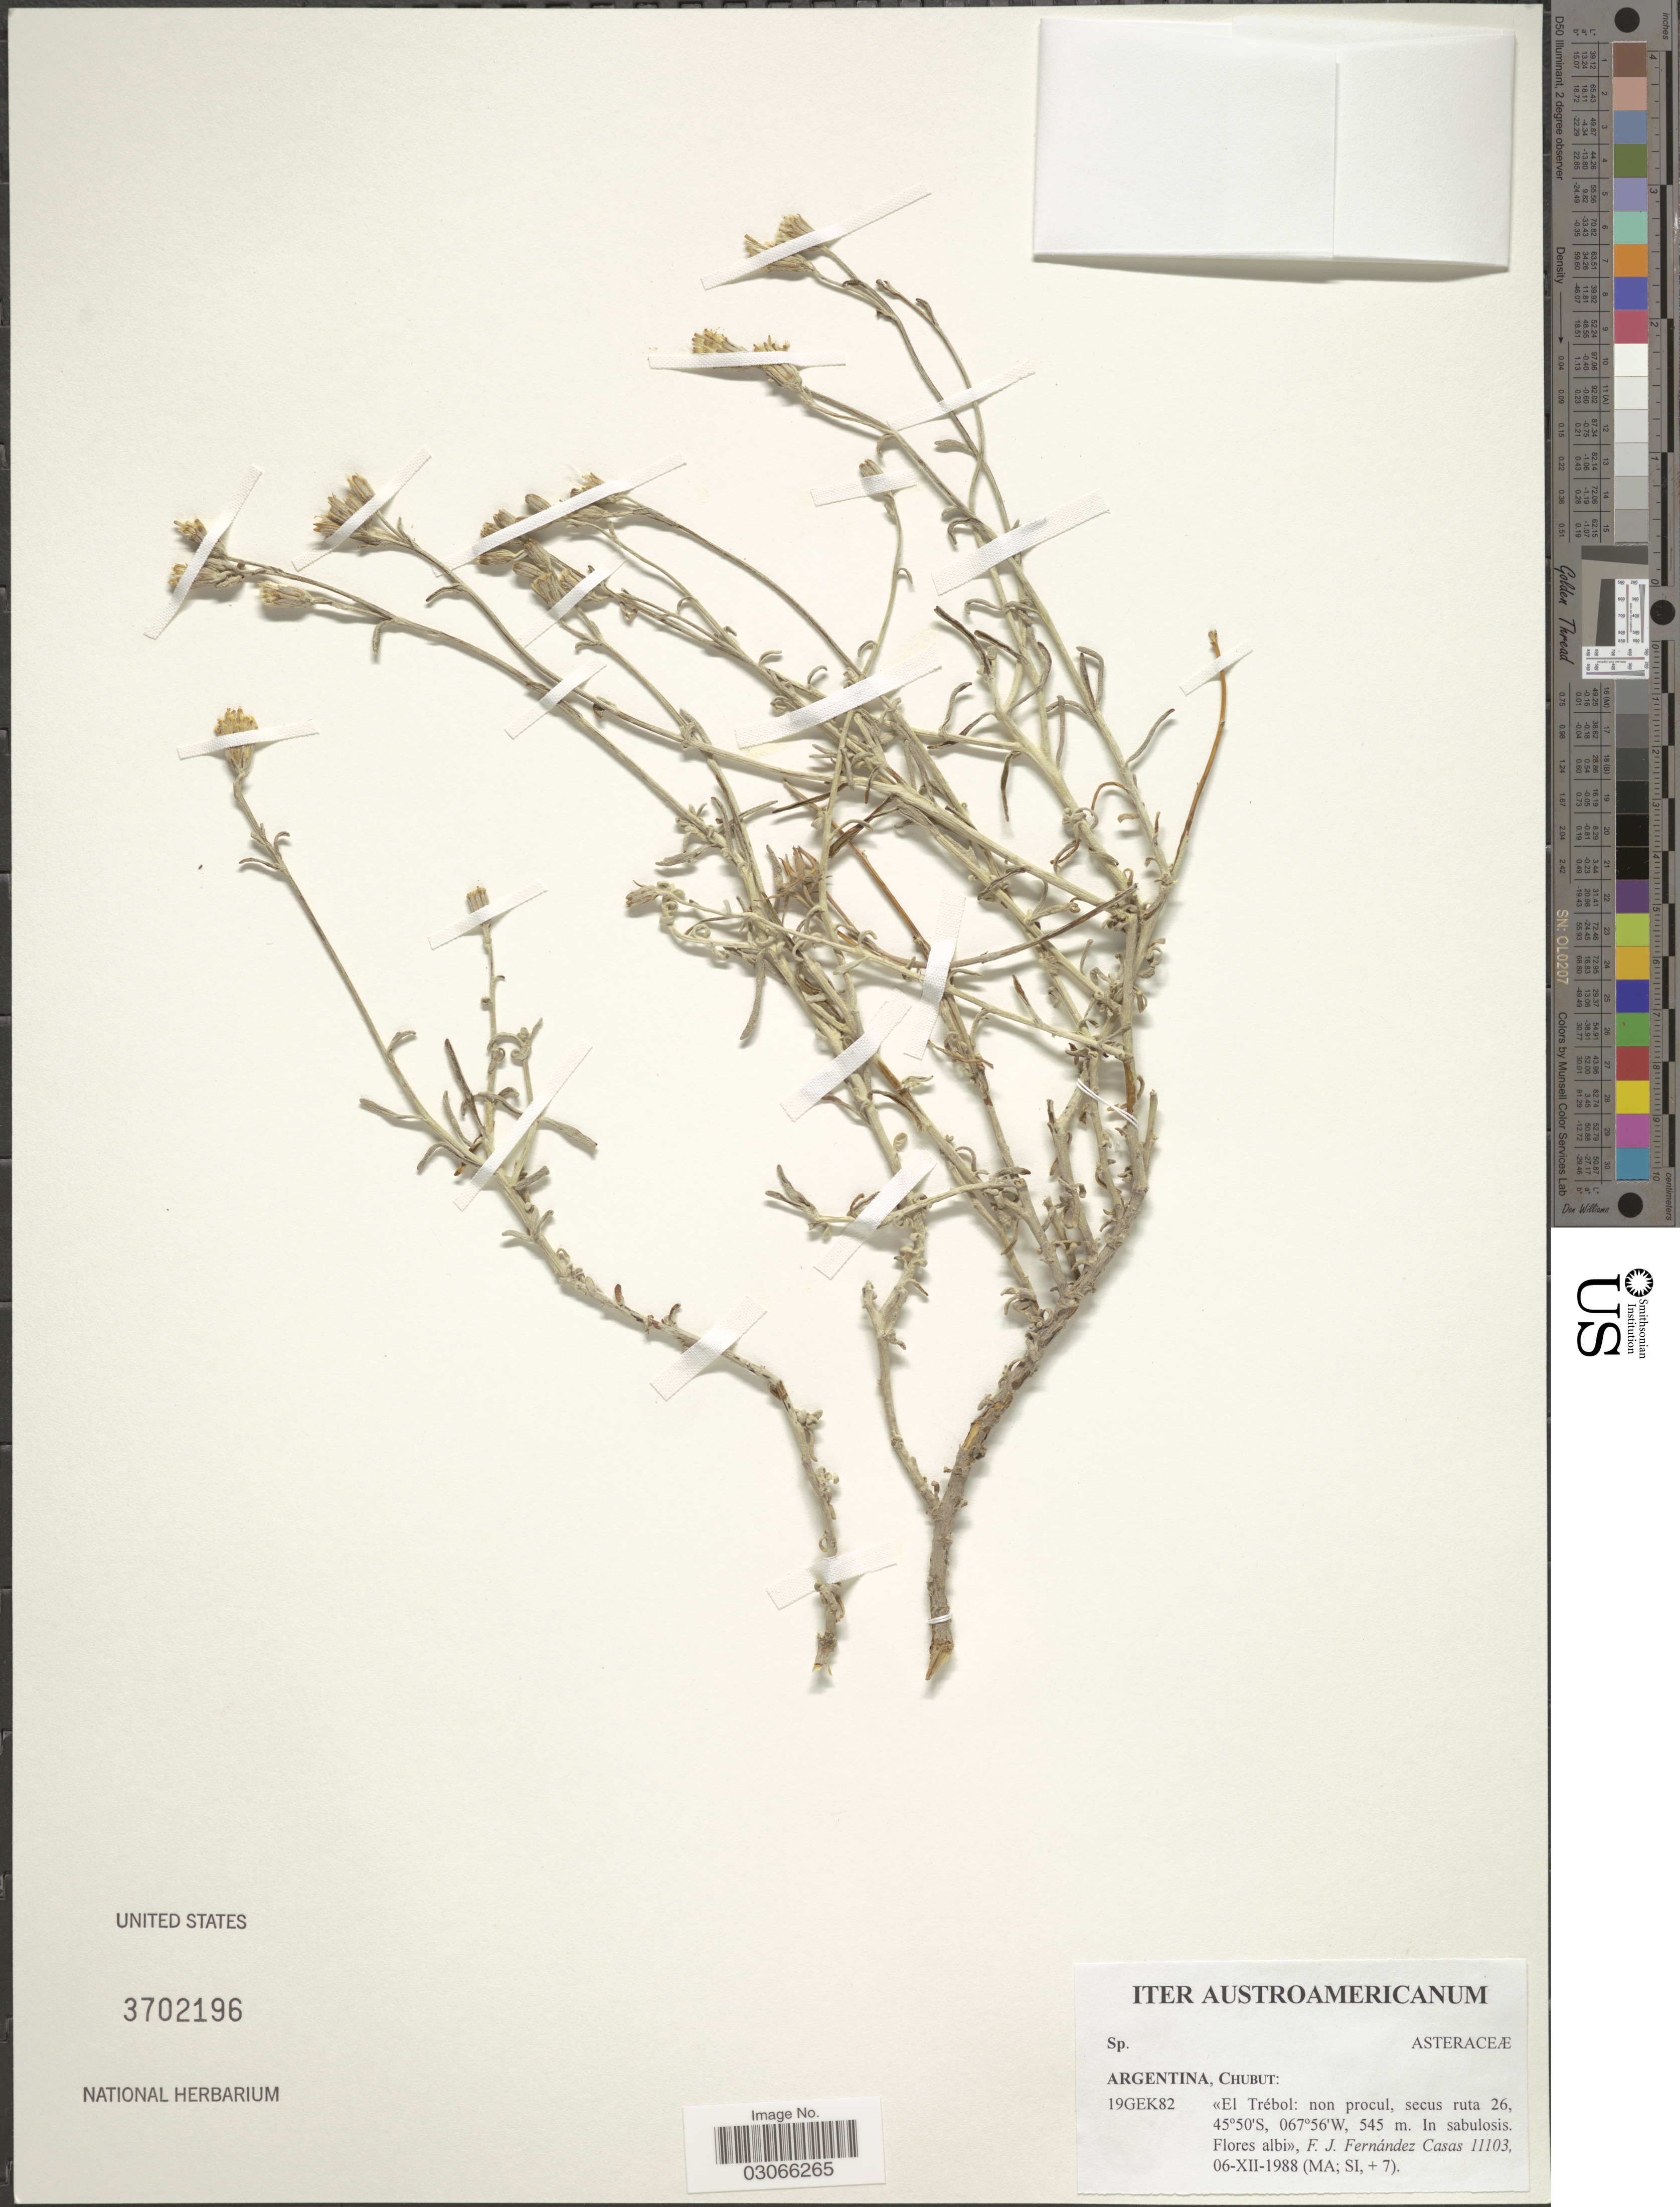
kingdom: Plantae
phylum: Tracheophyta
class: Magnoliopsida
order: Asterales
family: Asteraceae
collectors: F. Fernández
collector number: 11103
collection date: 1988-12-06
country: Argentina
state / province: Chubut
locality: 19GEK82 << El Trébol: secus ruta 26>>.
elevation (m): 545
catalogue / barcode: US 3702196